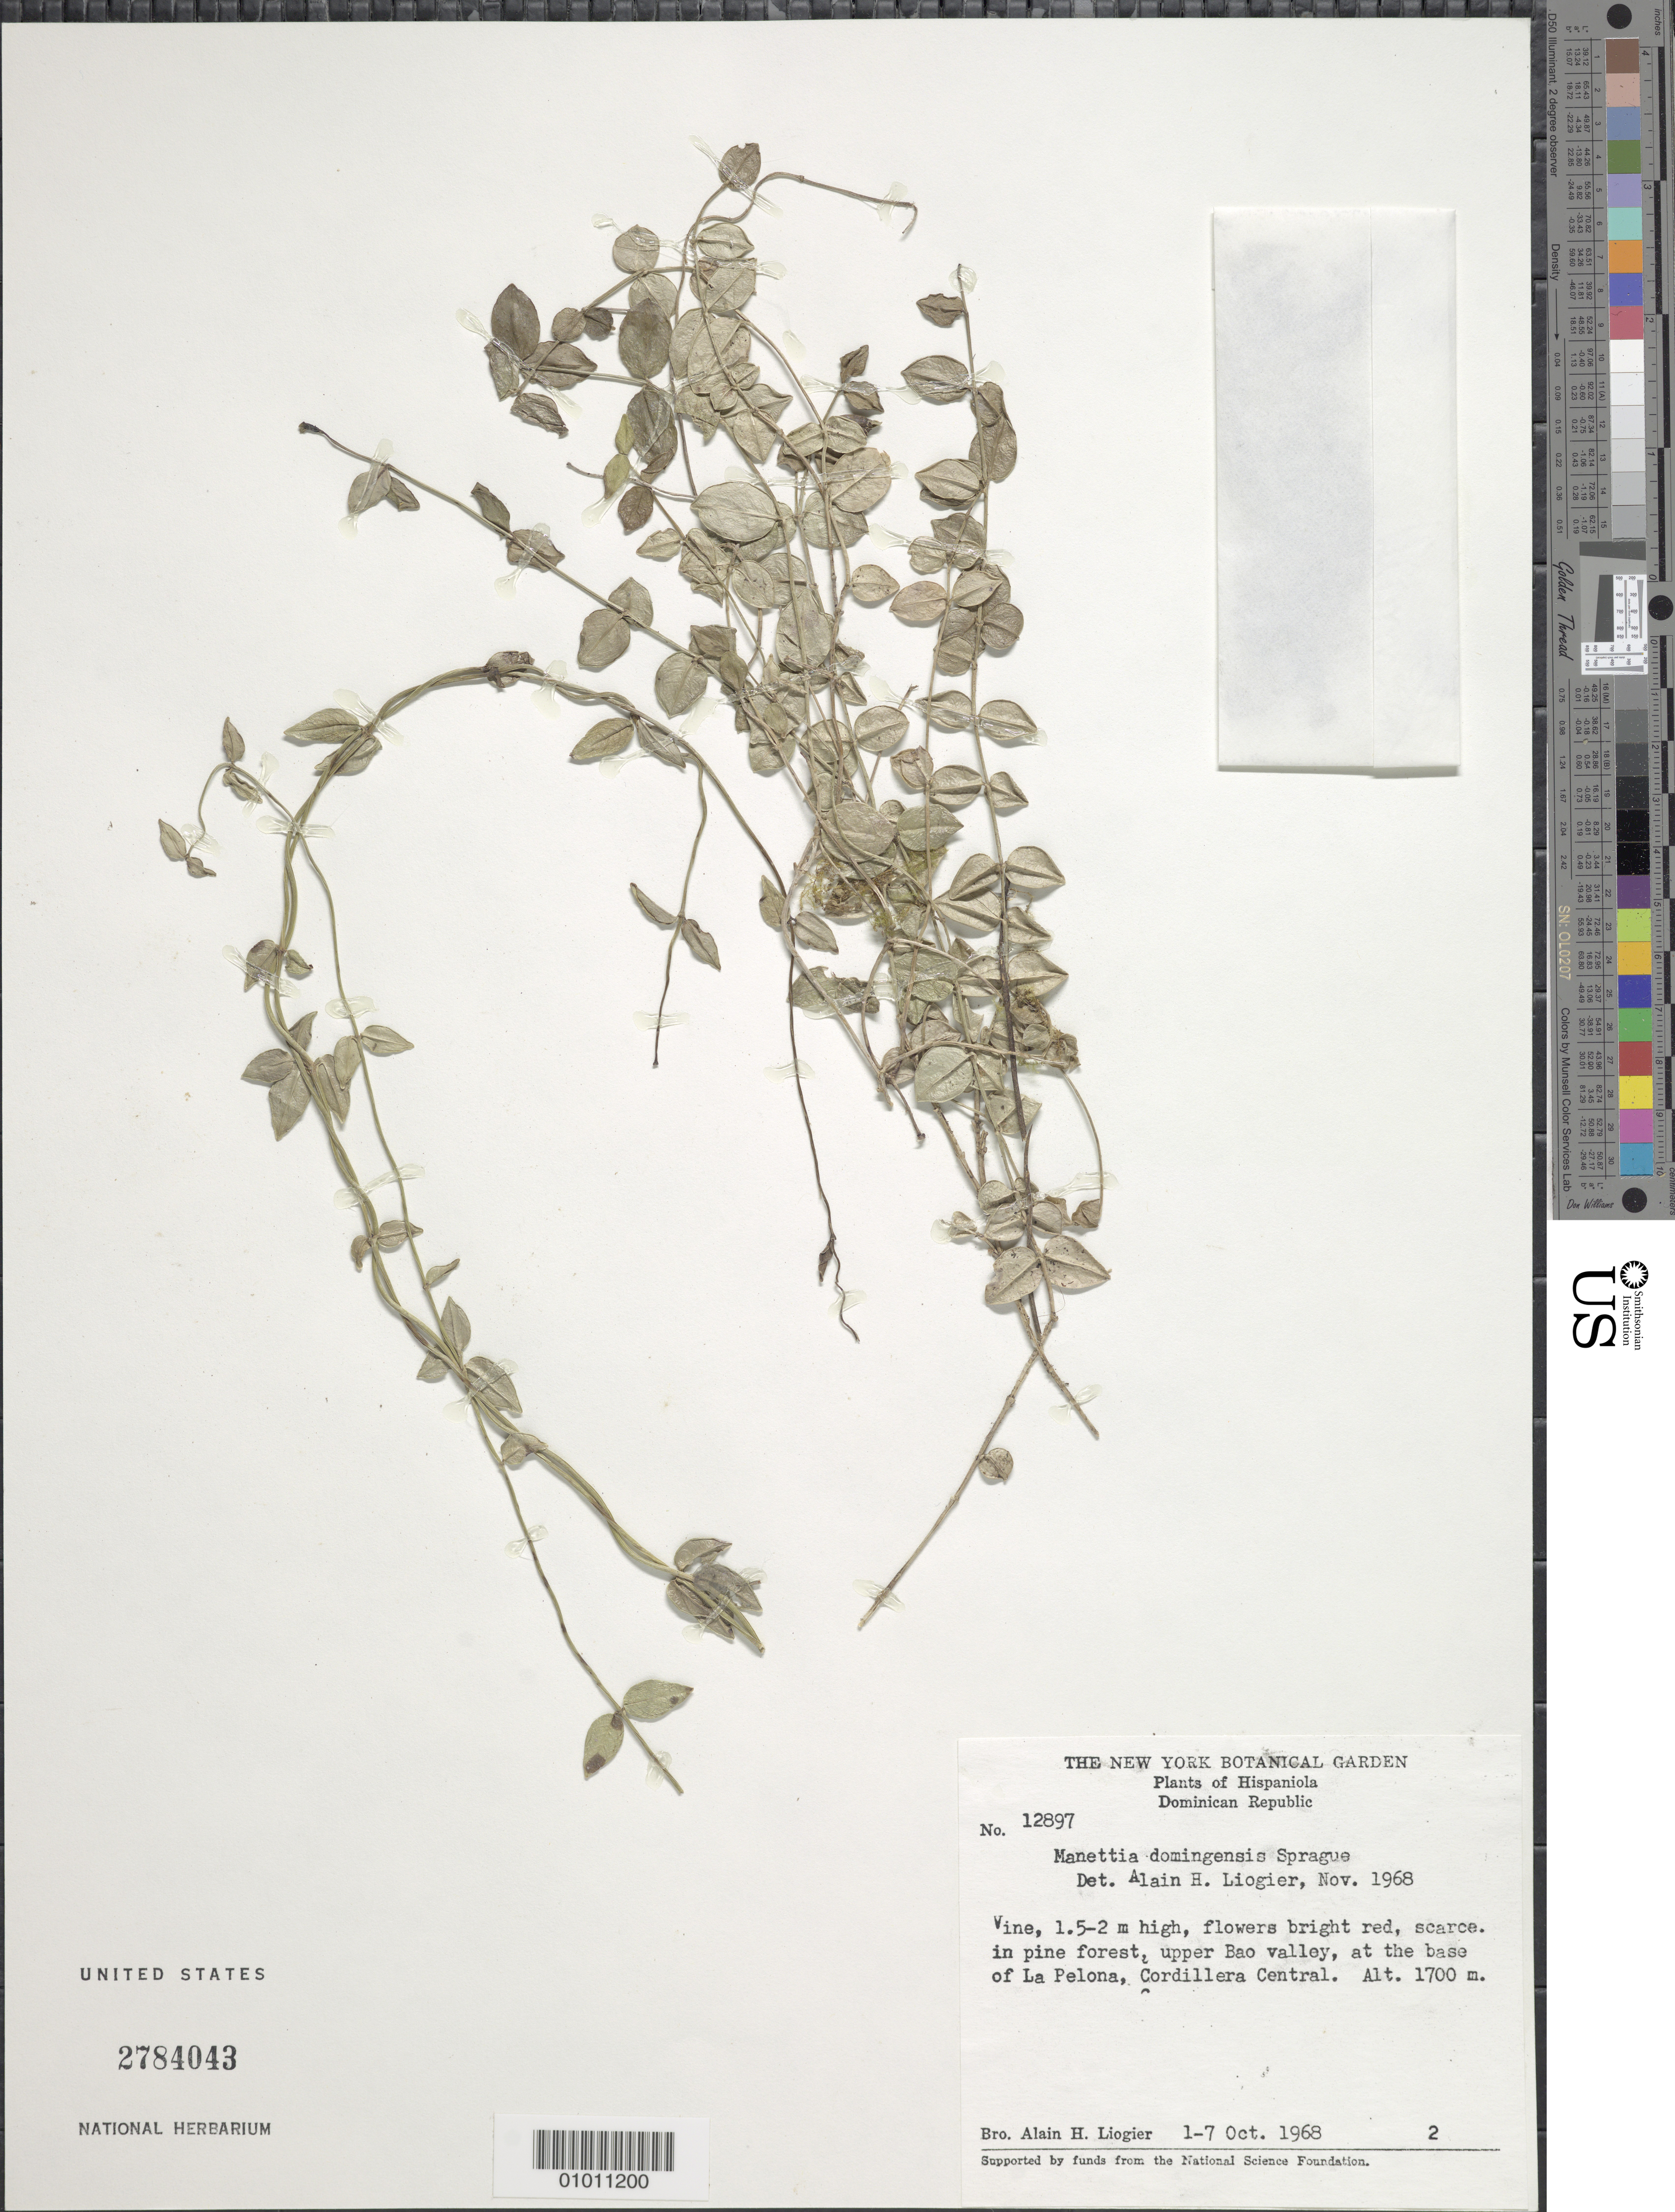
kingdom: Plantae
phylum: Tracheophyta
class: Magnoliopsida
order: Gentianales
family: Rubiaceae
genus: Manettia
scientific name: Manettia domingensis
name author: Sprague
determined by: Liogier, Alain H.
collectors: A. H. Liogier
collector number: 12897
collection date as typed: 01 Oct 1968 to 07 Oct 1968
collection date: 1968-10-01/1968-10-07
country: Dominican Republic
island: Hispaniola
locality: Cordillera Central, upper Bao valley, at the base of La Pelona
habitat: Pine forest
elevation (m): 1700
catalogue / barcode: US 2784043